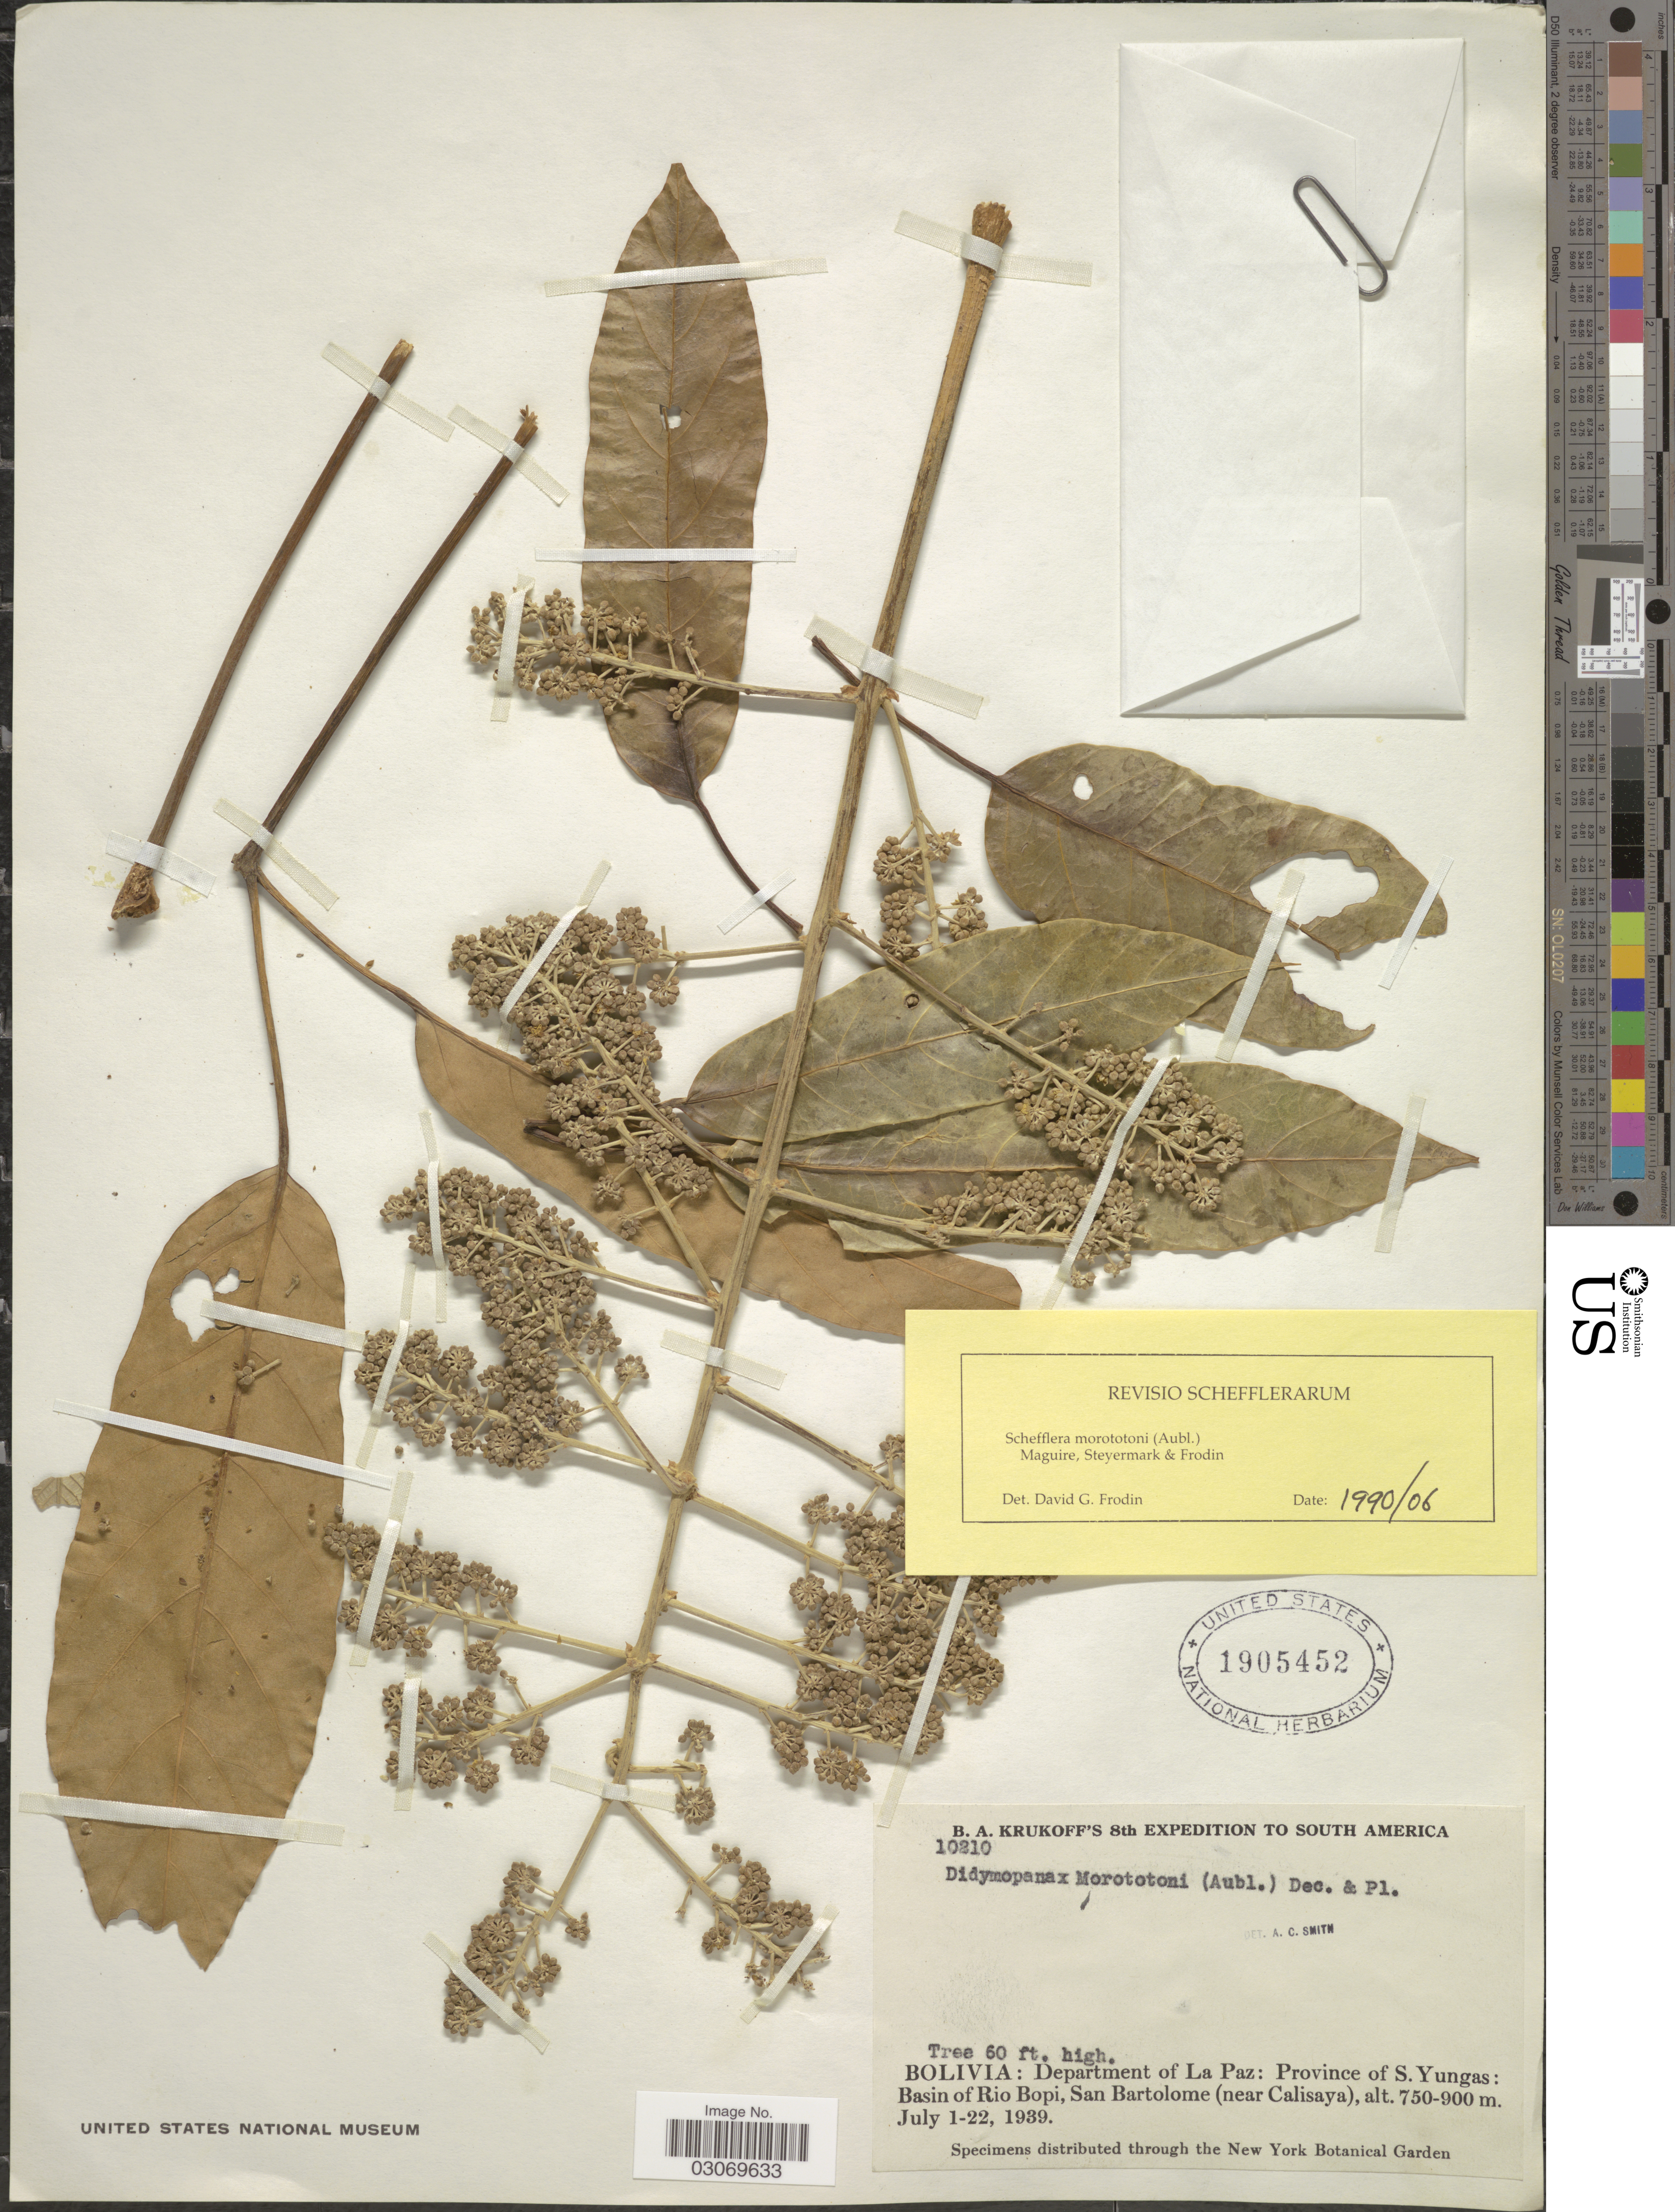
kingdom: Plantae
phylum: Tracheophyta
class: Magnoliopsida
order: Apiales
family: Araliaceae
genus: Schefflera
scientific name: Schefflera morototoni (Aubl.) Maguire, Steyerm. & Frodin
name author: (Aubl.) Maguire et al.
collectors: B. A. Krukoff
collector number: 10210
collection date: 1939-07-01/1939-07-22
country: Bolivia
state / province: La Paz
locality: Department of La Paz: Province of S. Yungas: Basin of Rio Bopi, San Bartolome (near Calisaya).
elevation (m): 750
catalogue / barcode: US 1905452